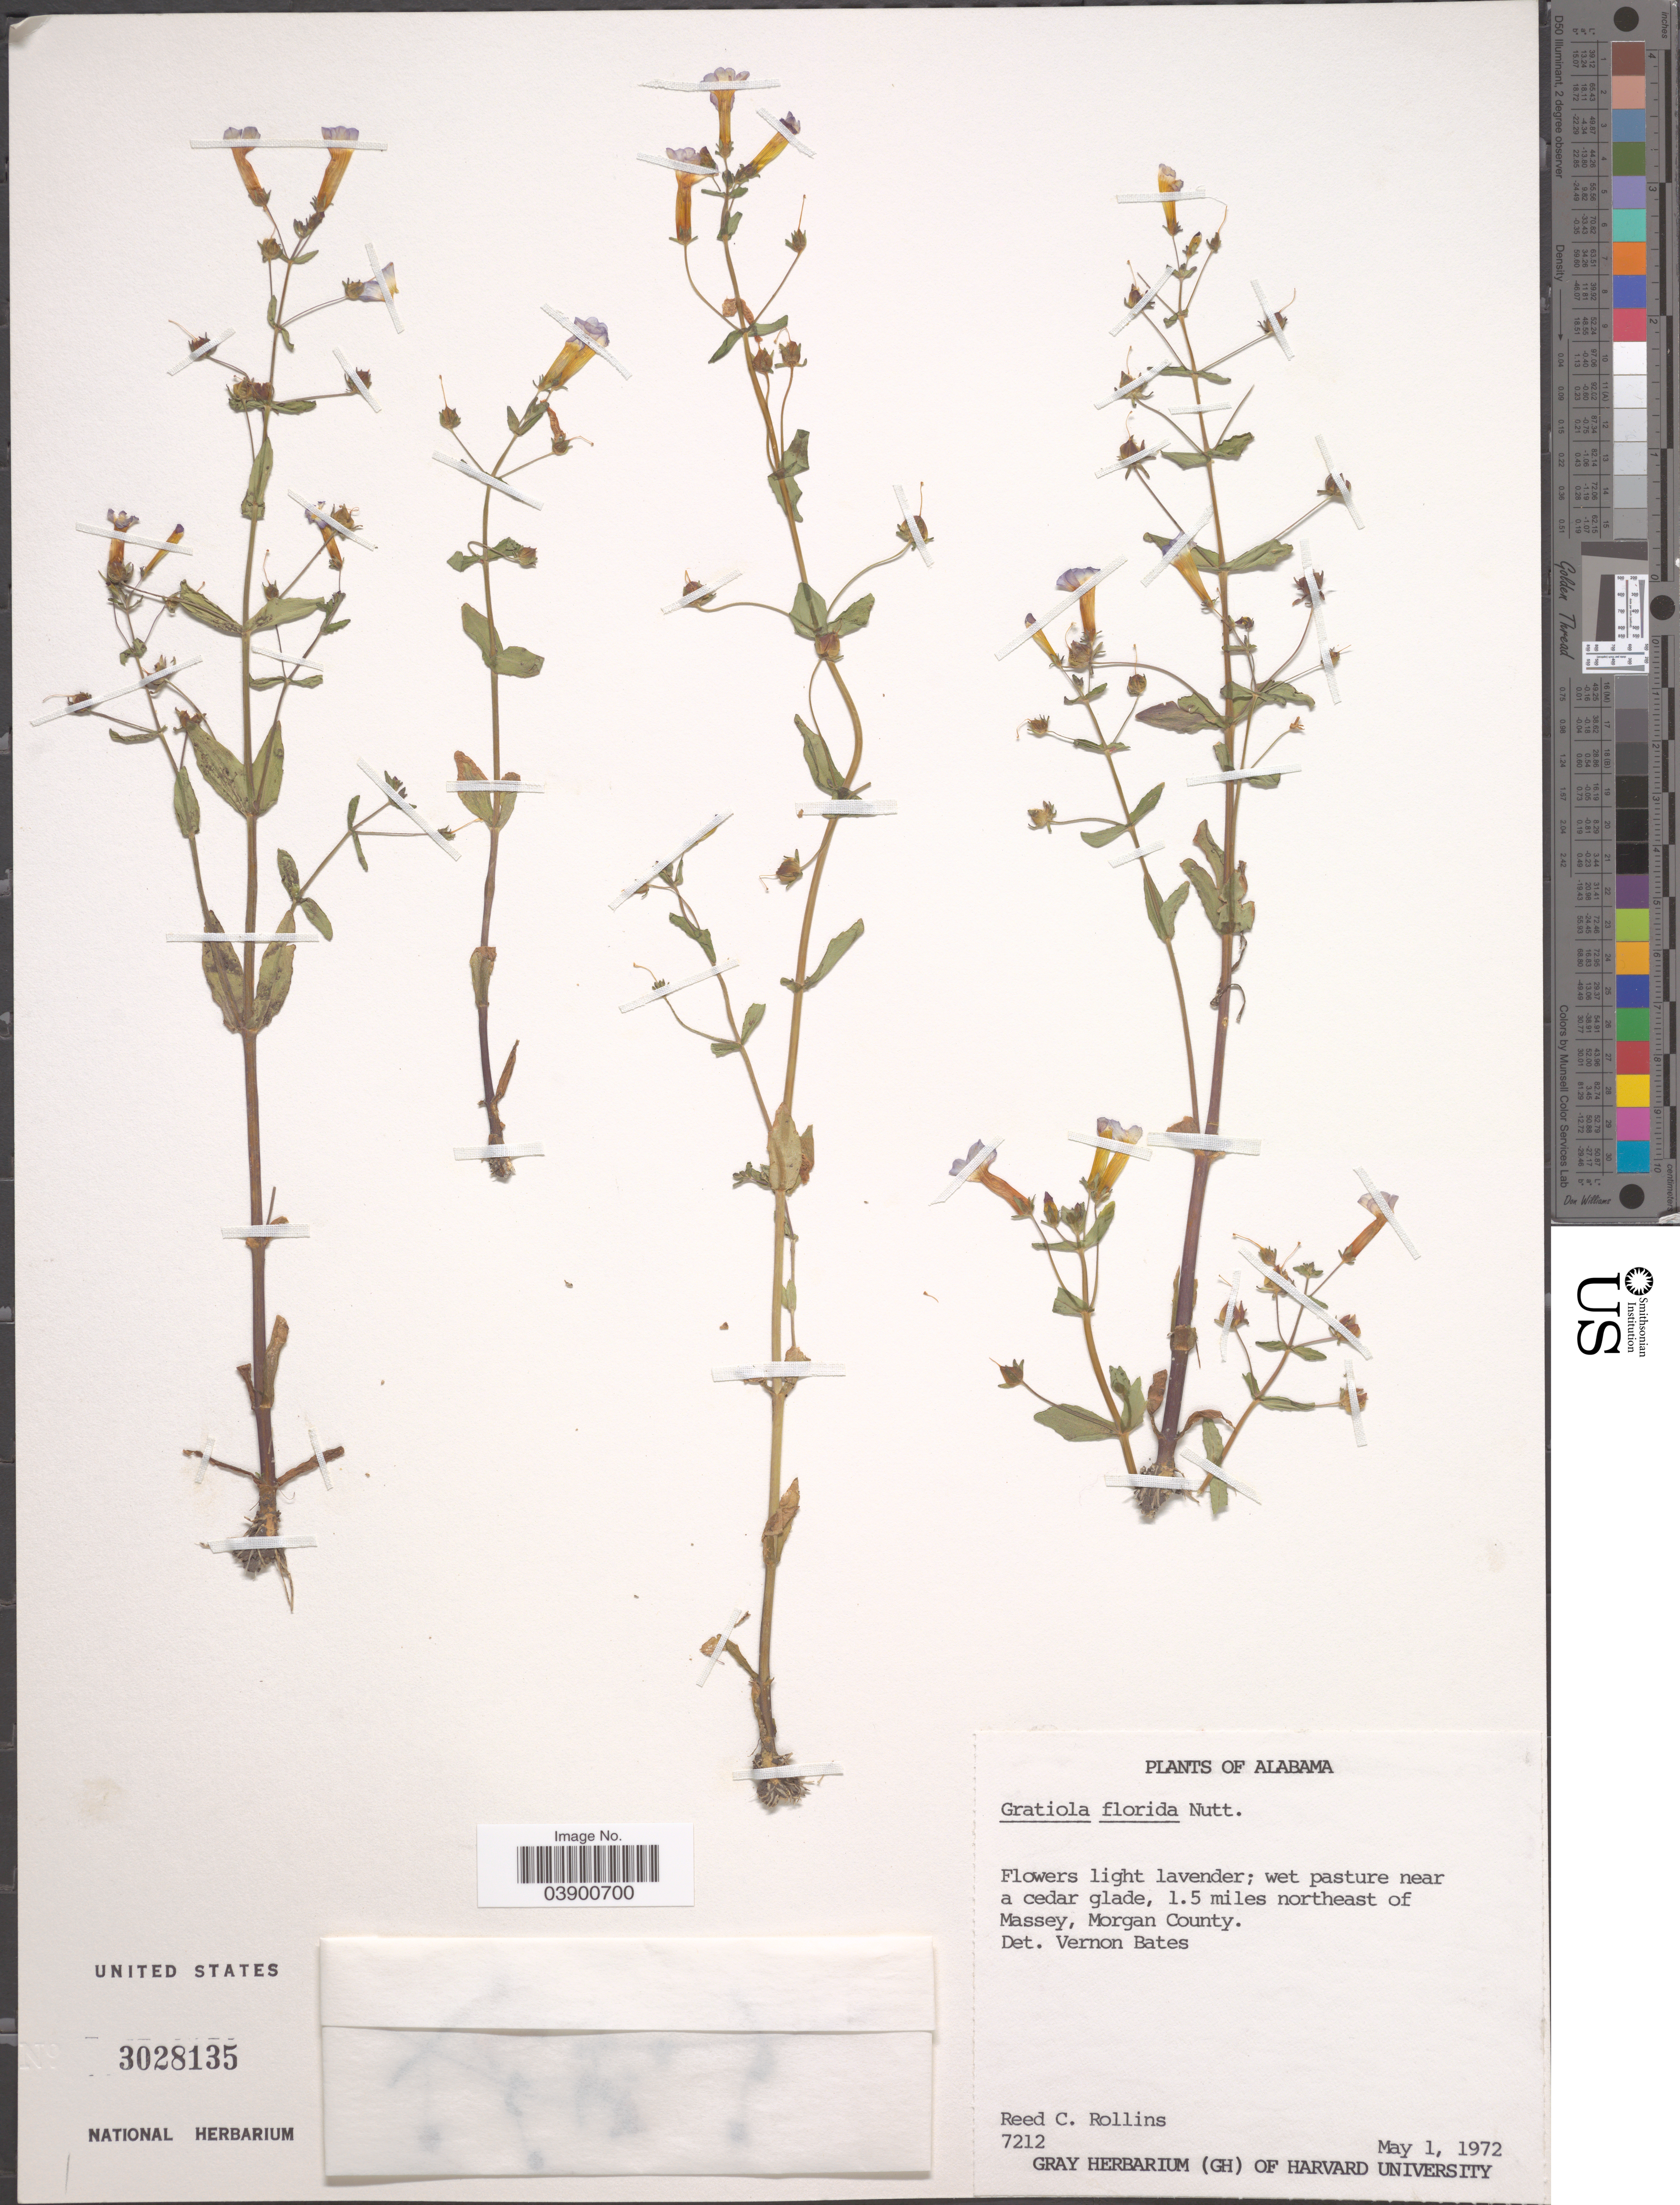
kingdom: Plantae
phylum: Tracheophyta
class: Magnoliopsida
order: Lamiales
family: Plantaginaceae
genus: Gratiola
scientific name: Gratiola floridana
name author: Nutt.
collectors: R. C. Rollins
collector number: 7212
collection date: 1972-05-01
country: United States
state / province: Alabama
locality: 1.5 miles northeast of Massey, Morgan County.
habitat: wet pasture near cedar glade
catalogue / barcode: US 3028135